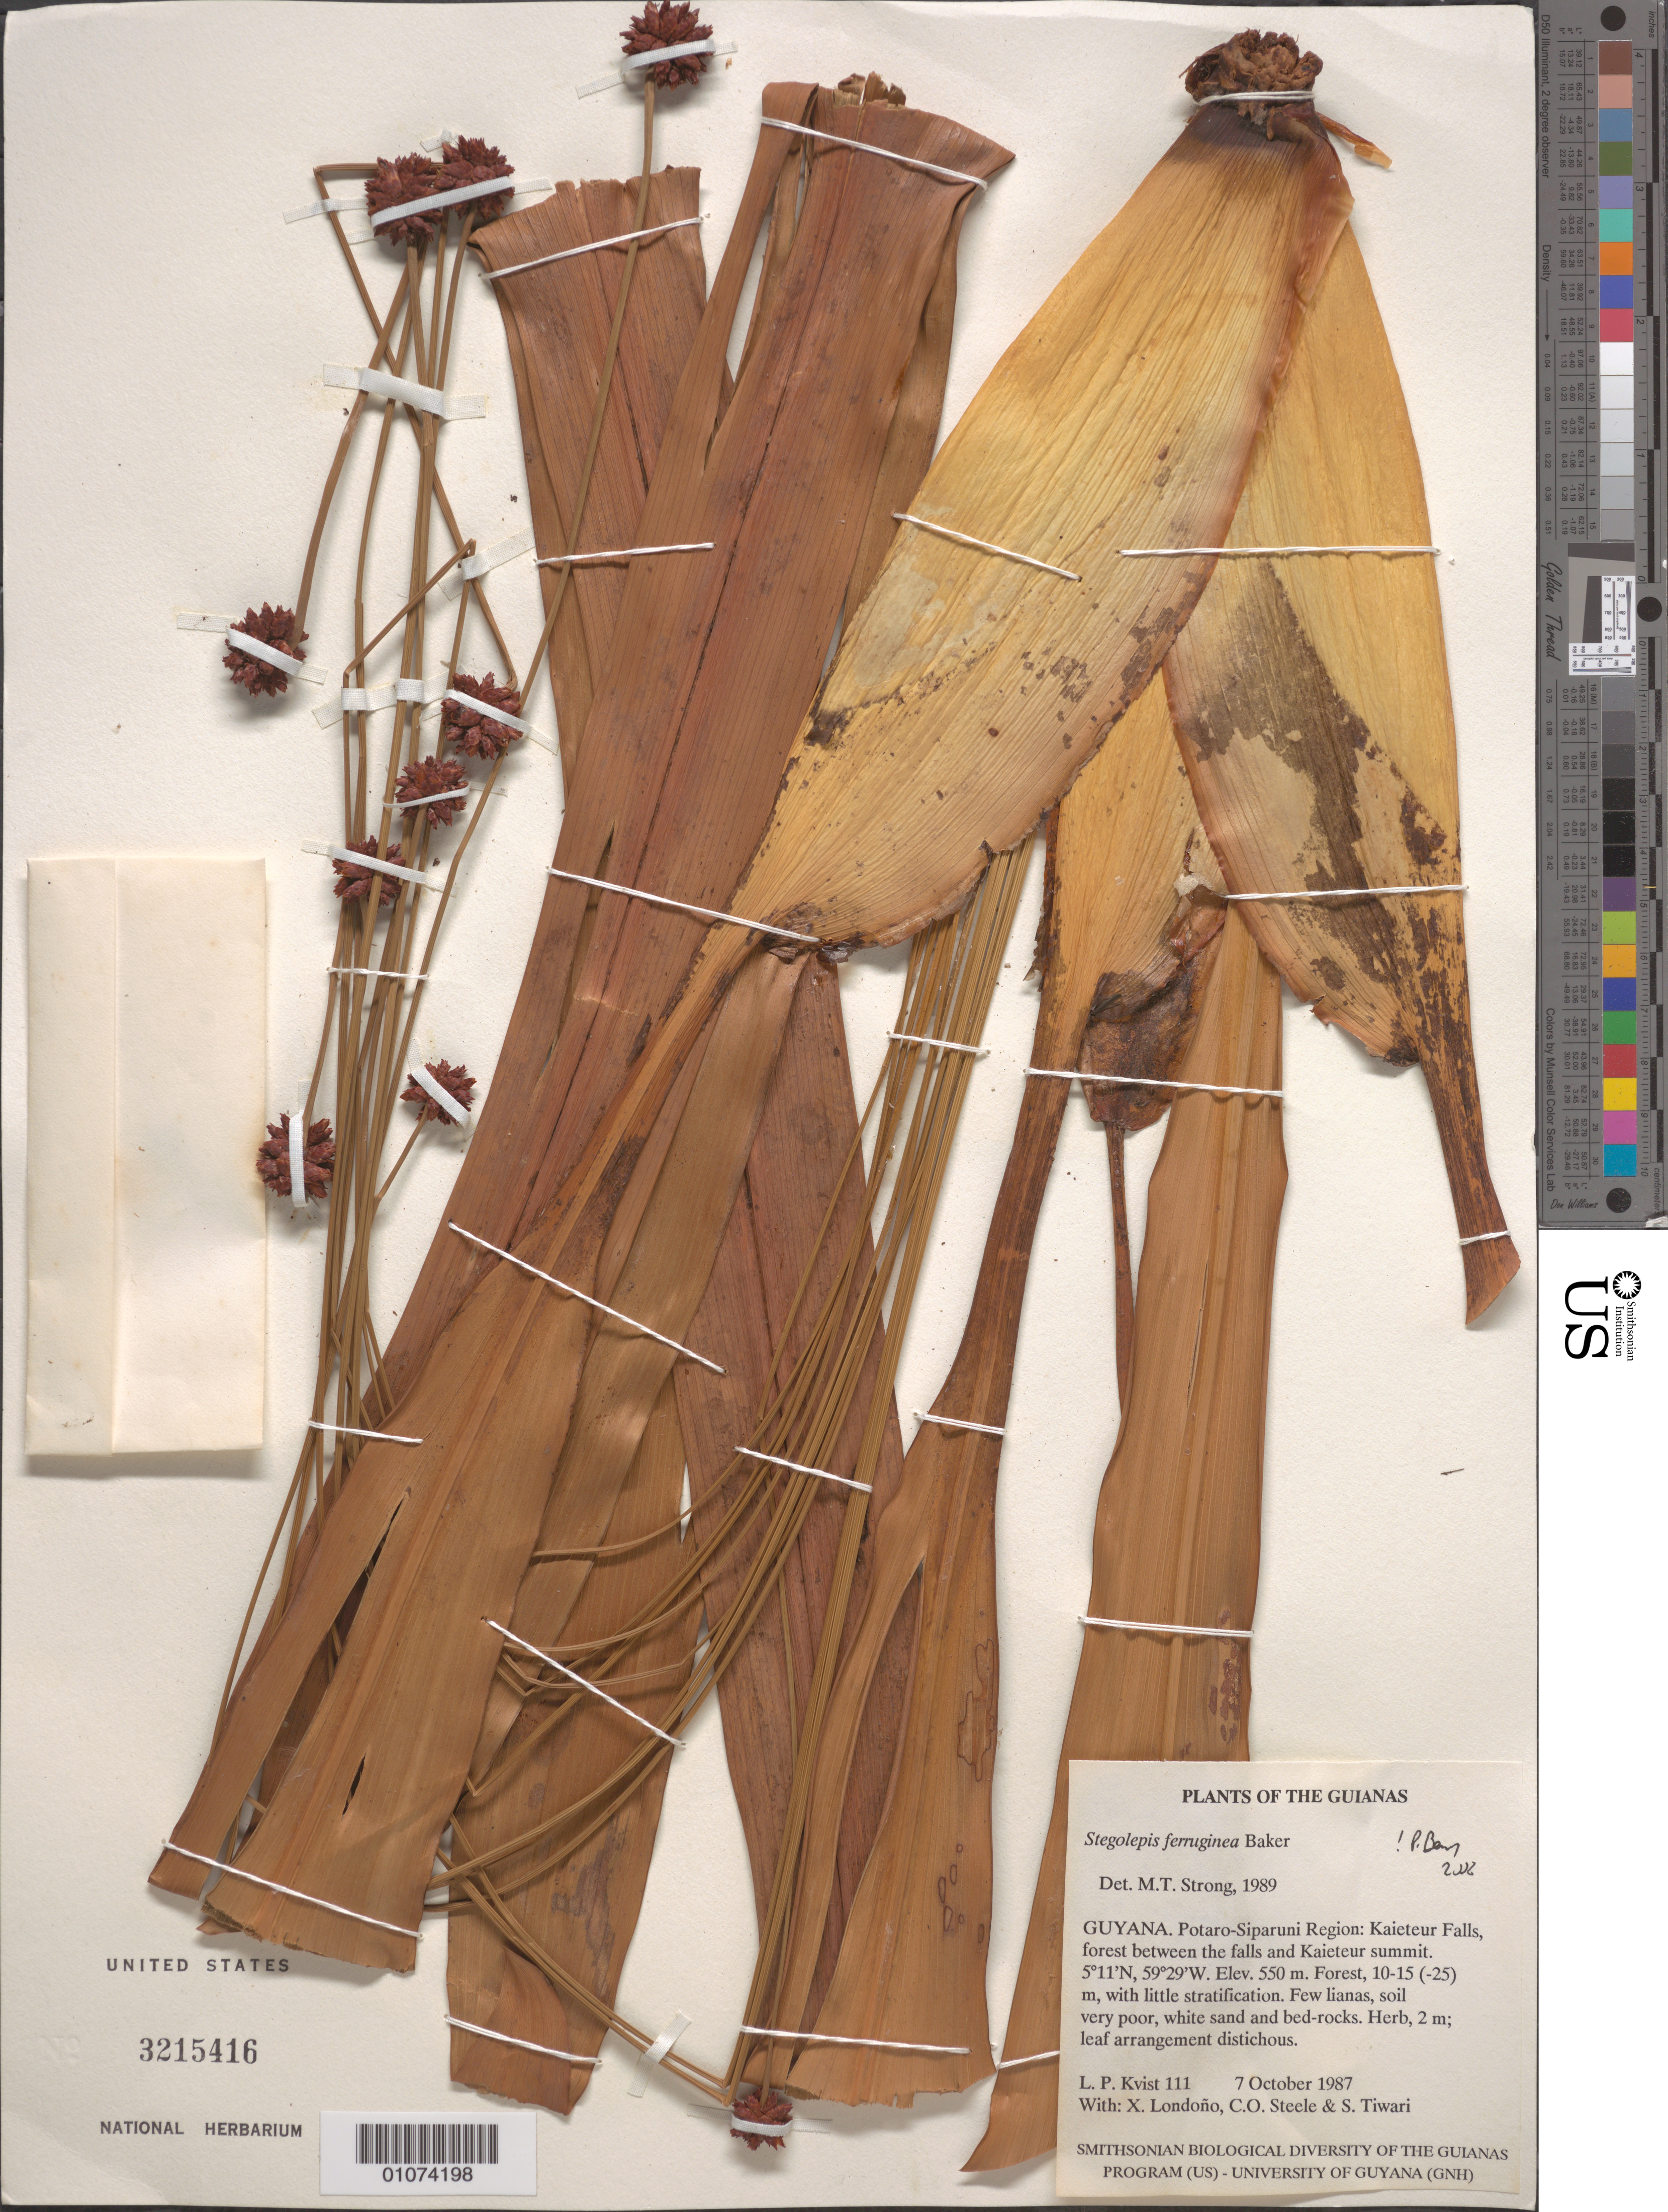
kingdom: Plantae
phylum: Tracheophyta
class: Liliopsida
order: Poales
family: Rapateaceae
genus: Stegolepis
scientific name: Stegolepis ferruginea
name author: Baker f.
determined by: Berry, P. E., (WIS), University of Wisconsin - Madison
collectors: L. P. Kvist, X. Londoño, O. C. Steele & S. Tiwari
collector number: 111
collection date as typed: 7 October 1987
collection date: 1987-10-07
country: Guyana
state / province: Potaro-Siparuni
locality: Kaieteur Falls, between the falls and Kaieteur summit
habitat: Forest, 10-15 (-25) m, with little stratification. Few lianas, soil very poor, white sand and bed-rocks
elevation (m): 550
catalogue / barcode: US 3215416